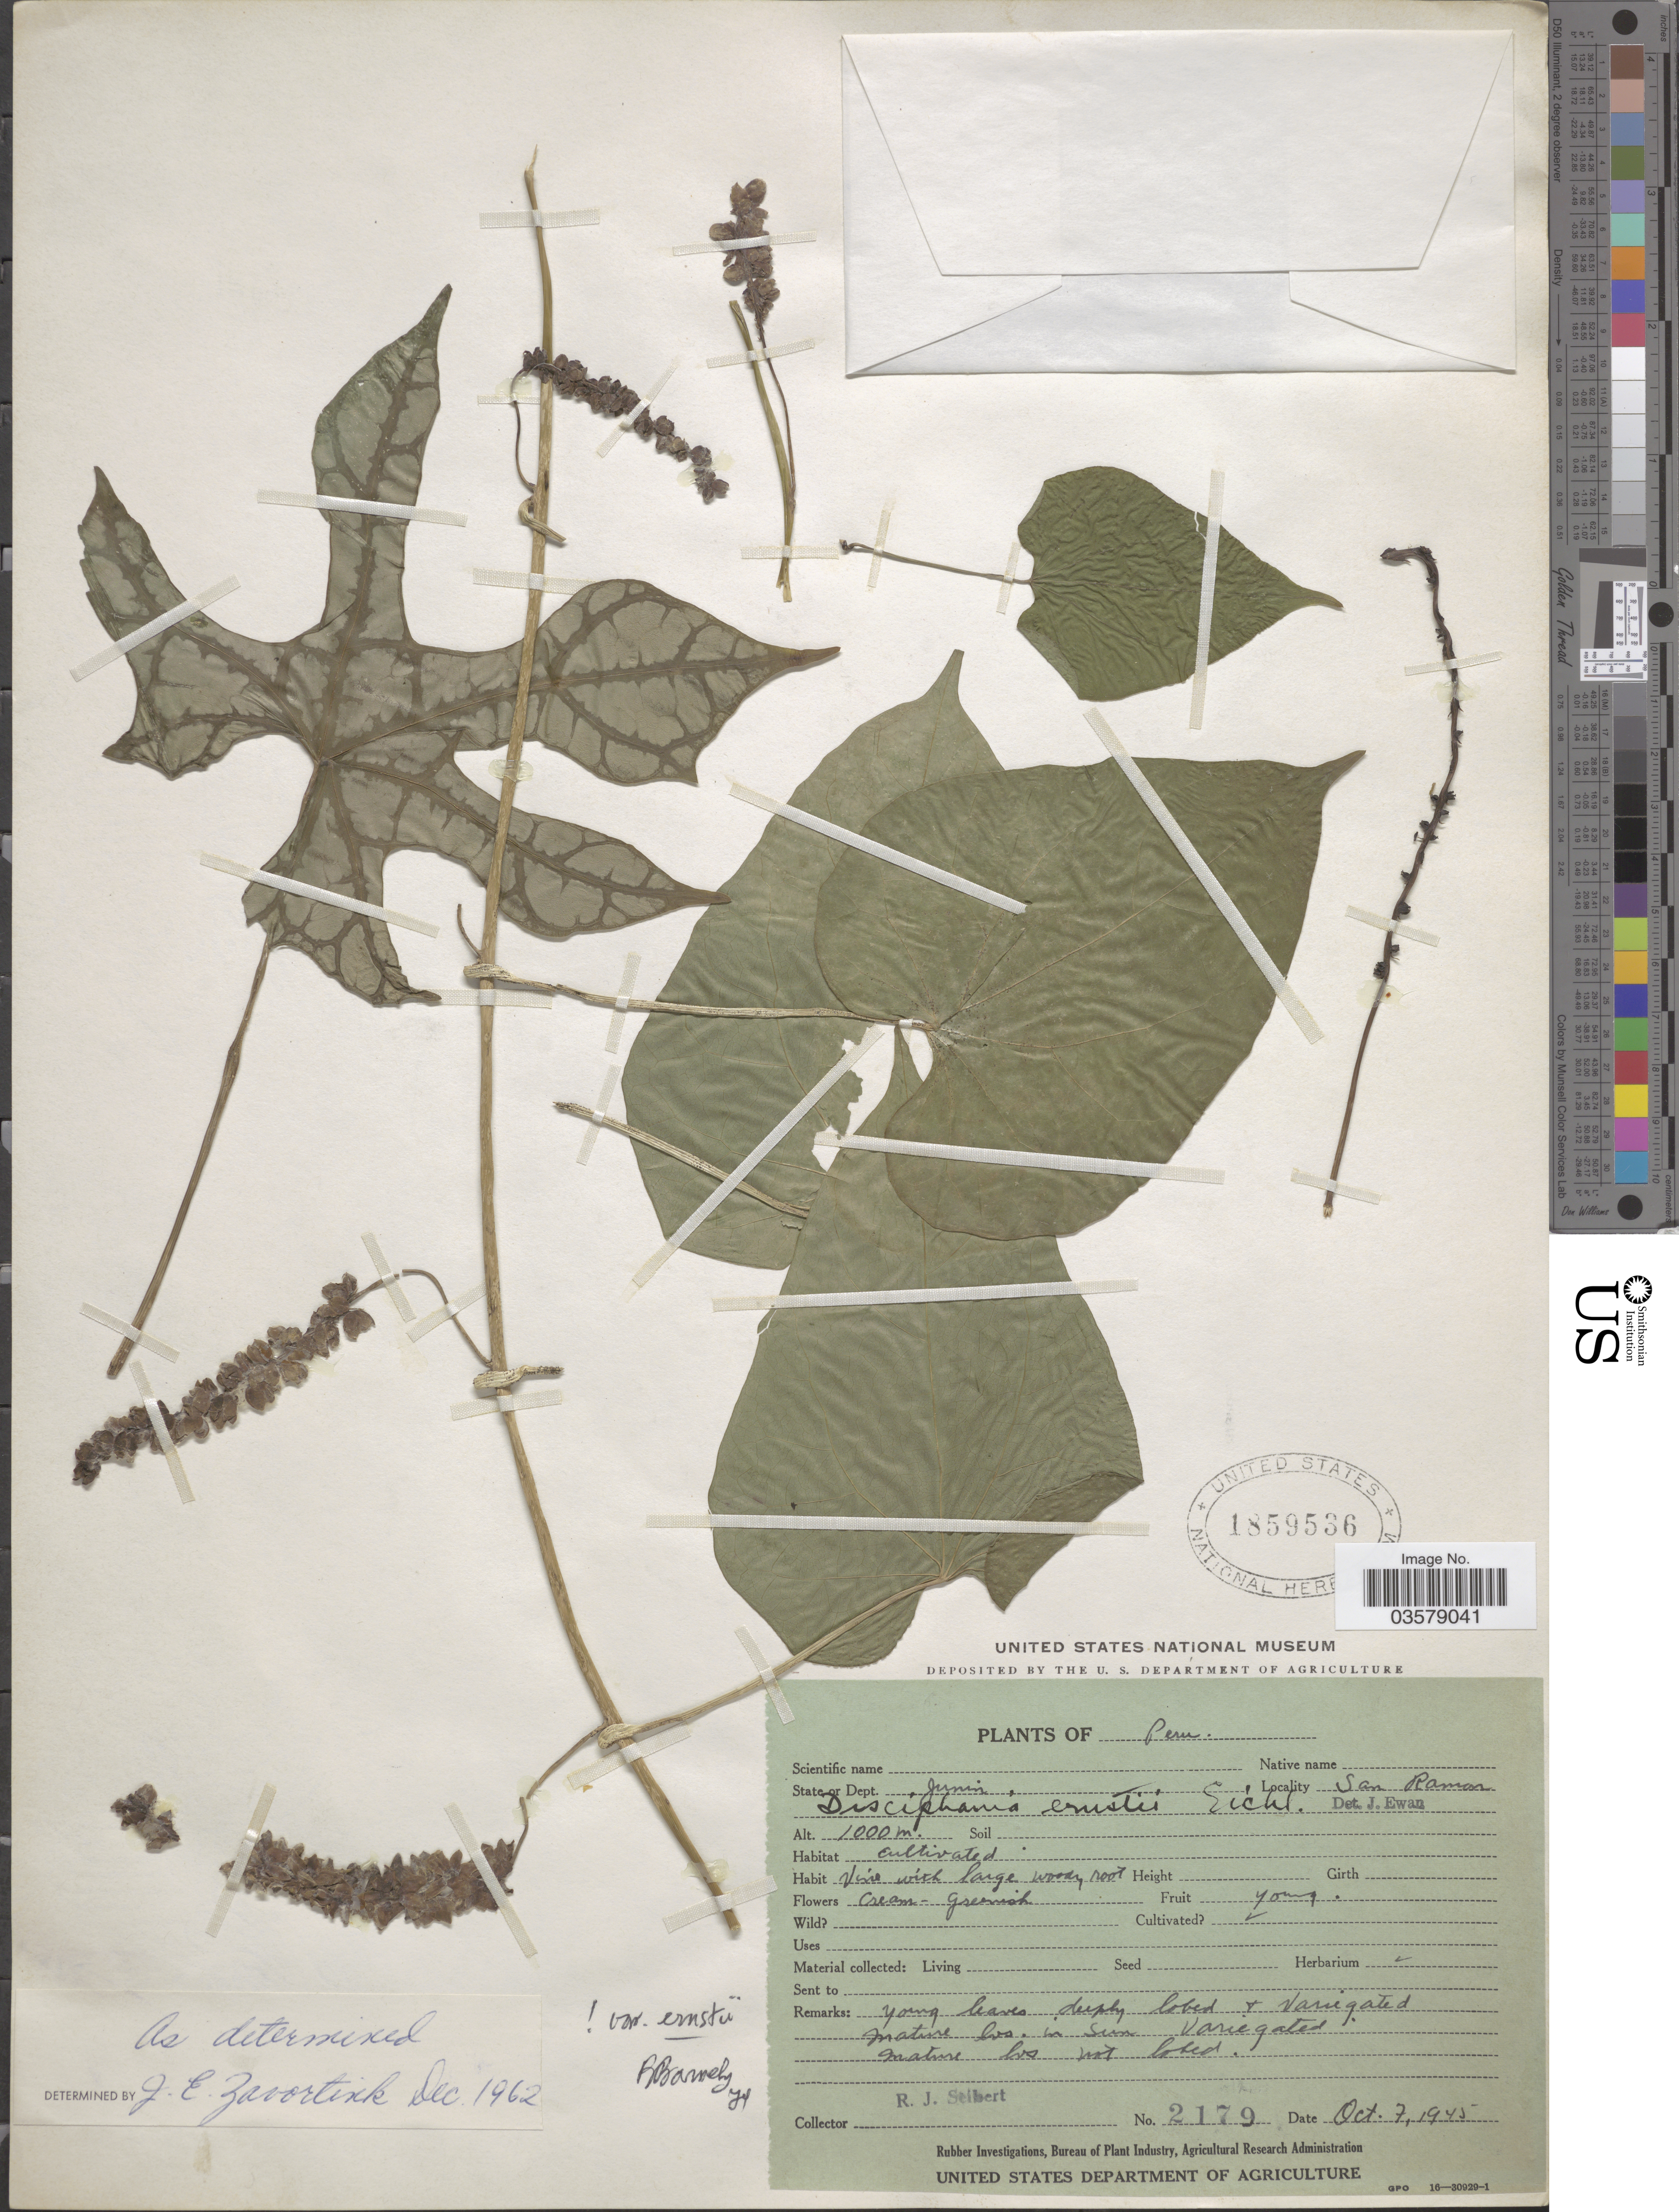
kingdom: Plantae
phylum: Tracheophyta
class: Magnoliopsida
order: Ranunculales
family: Menispermaceae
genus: Disciphania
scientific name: Disciphania ernstii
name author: Eichler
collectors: R. J. Seibert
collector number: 2179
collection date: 1945-10-07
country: Peru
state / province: Junín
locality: San Ramon.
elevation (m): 1000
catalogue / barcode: US 1859536